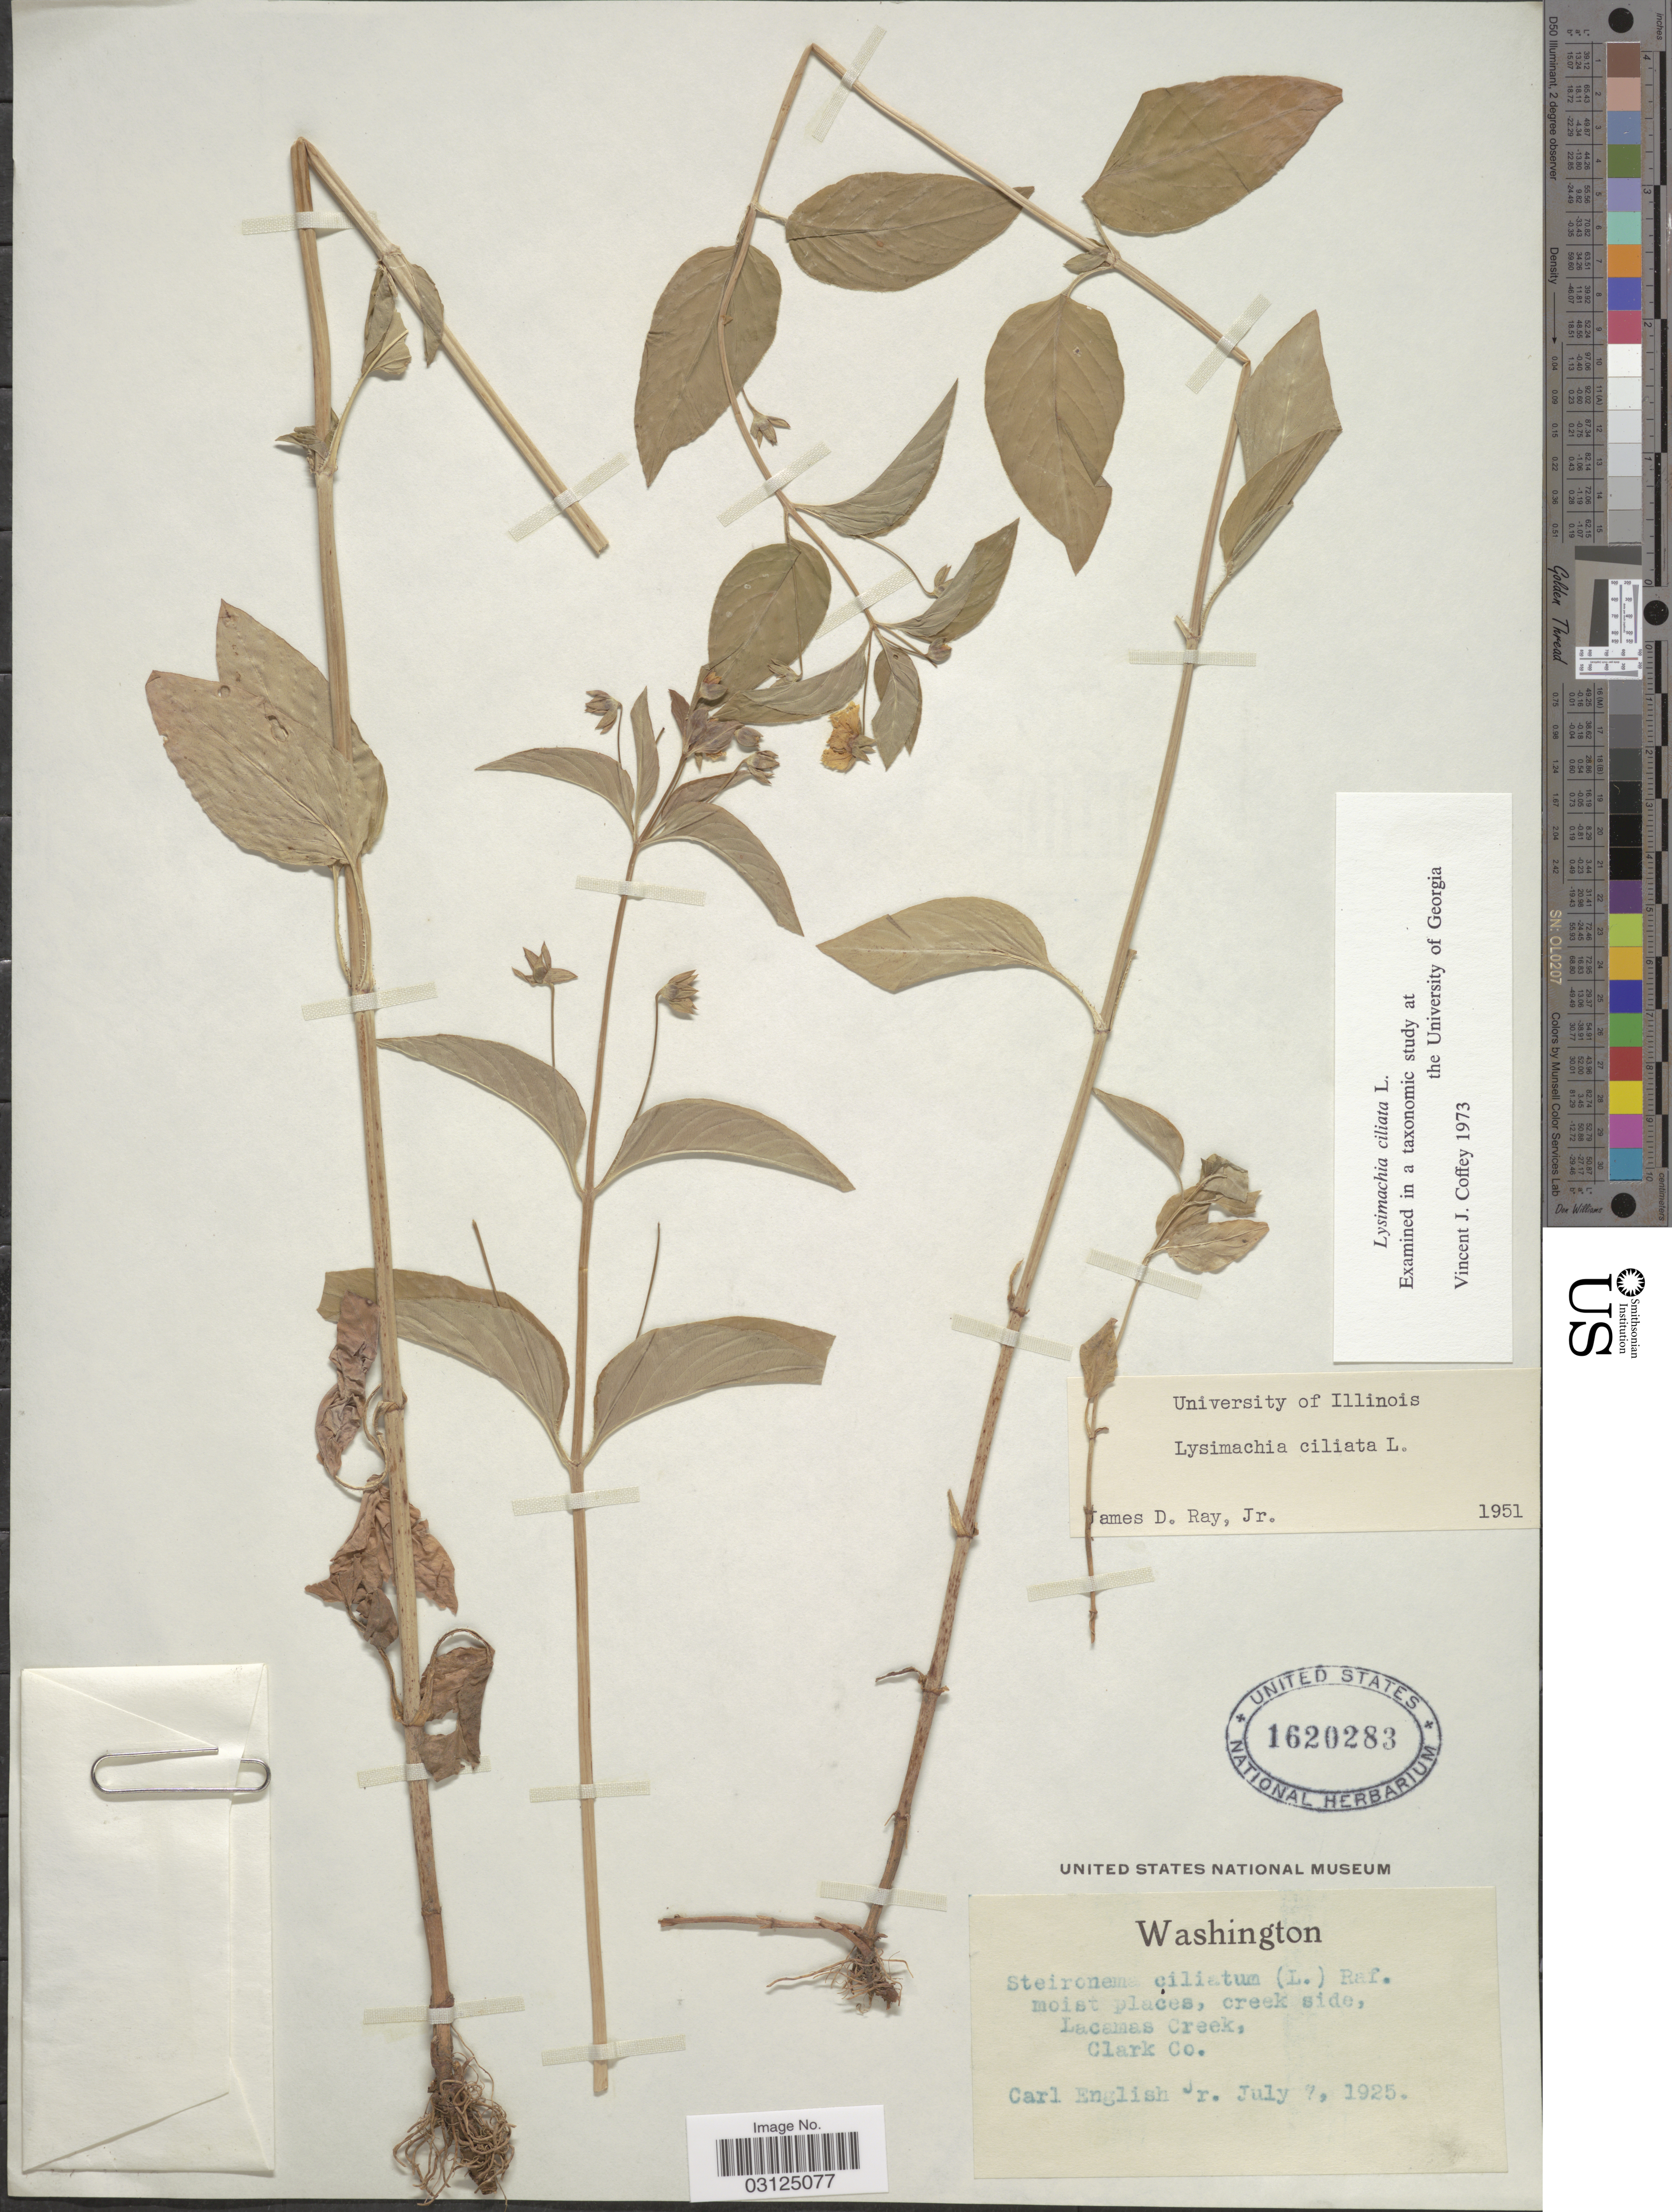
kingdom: Plantae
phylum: Tracheophyta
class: Magnoliopsida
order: Ericales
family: Primulaceae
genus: Lysimachia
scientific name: Lysimachia ciliata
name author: L.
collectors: C. English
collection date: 1925-07-07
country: United States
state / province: Washington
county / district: Clark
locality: Moist places, creek side Lacamas Creek, Clark Co.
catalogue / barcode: US 1620283